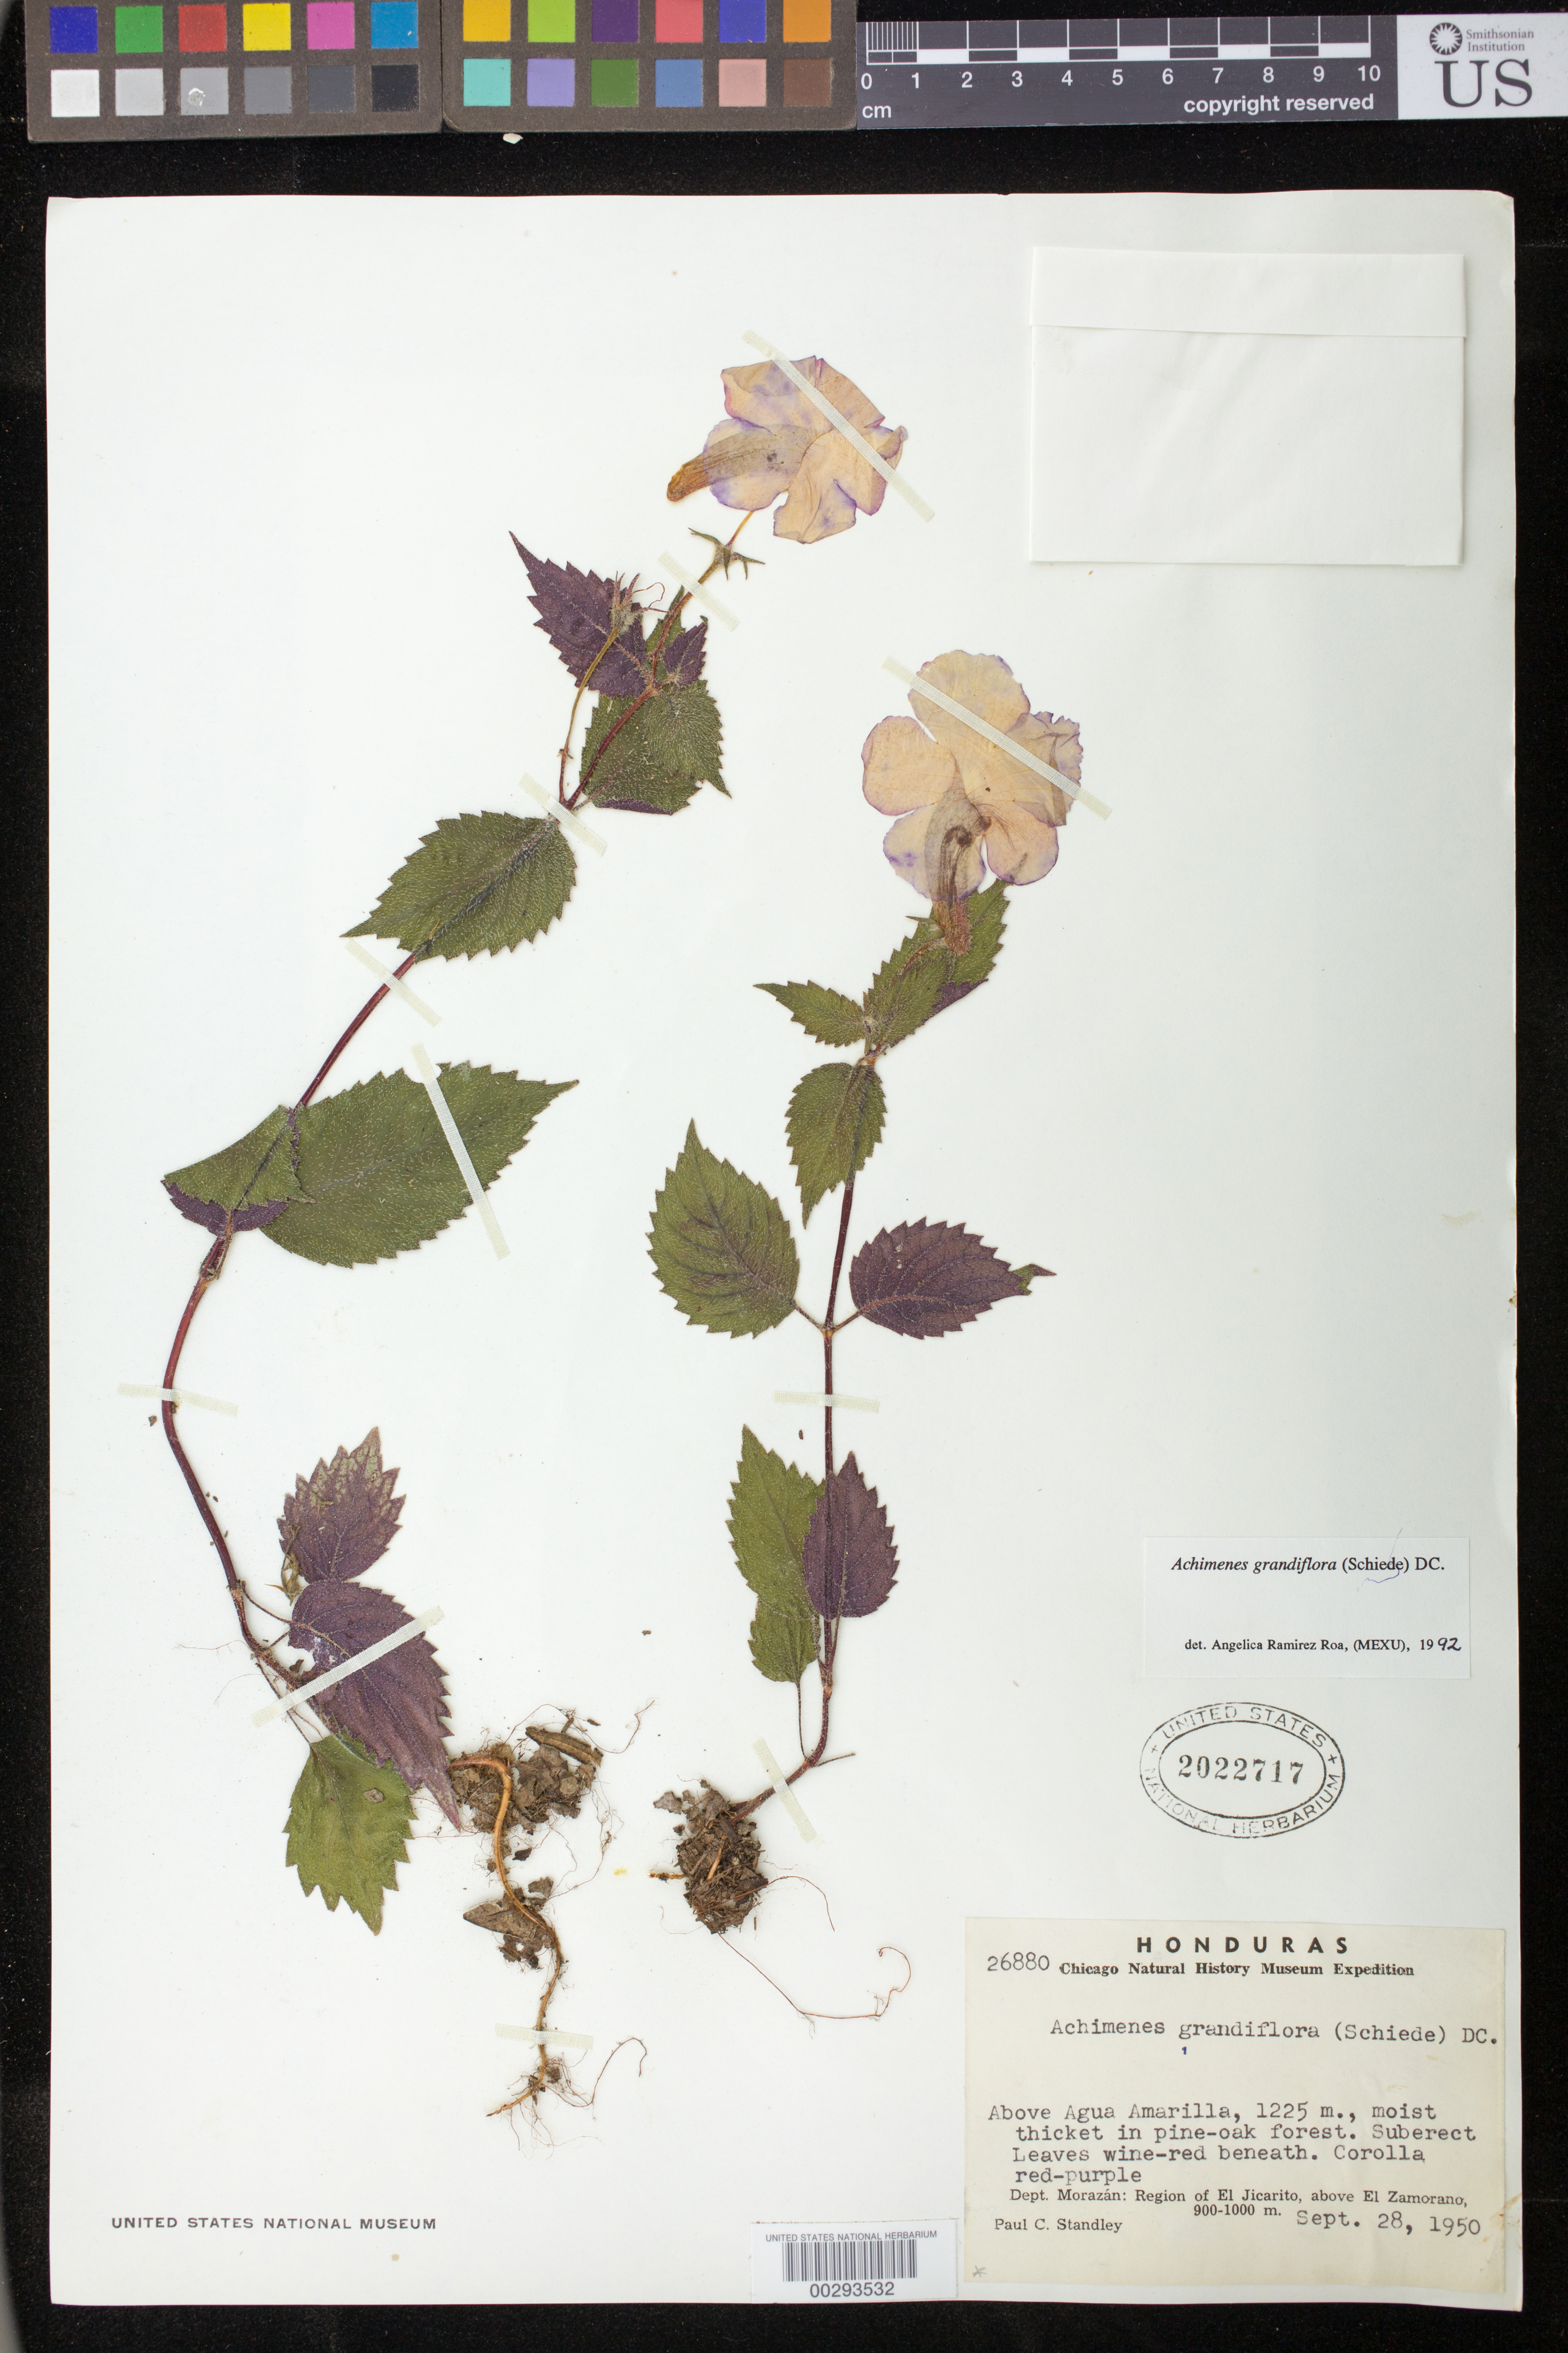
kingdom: Plantae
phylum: Tracheophyta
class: Magnoliopsida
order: Lamiales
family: Gesneriaceae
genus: Achimenes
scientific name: Achimenes grandiflora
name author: (Schiede) DC.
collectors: P. C. Standley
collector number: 26880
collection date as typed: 28 Sep 1950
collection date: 1950-09-28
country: Honduras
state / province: Fco. Morazán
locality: above Agua Amarilla, region of El Jicarito, above El Zamorano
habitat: Moist thicket in pine-oak forest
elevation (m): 1225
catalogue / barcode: US 2022717